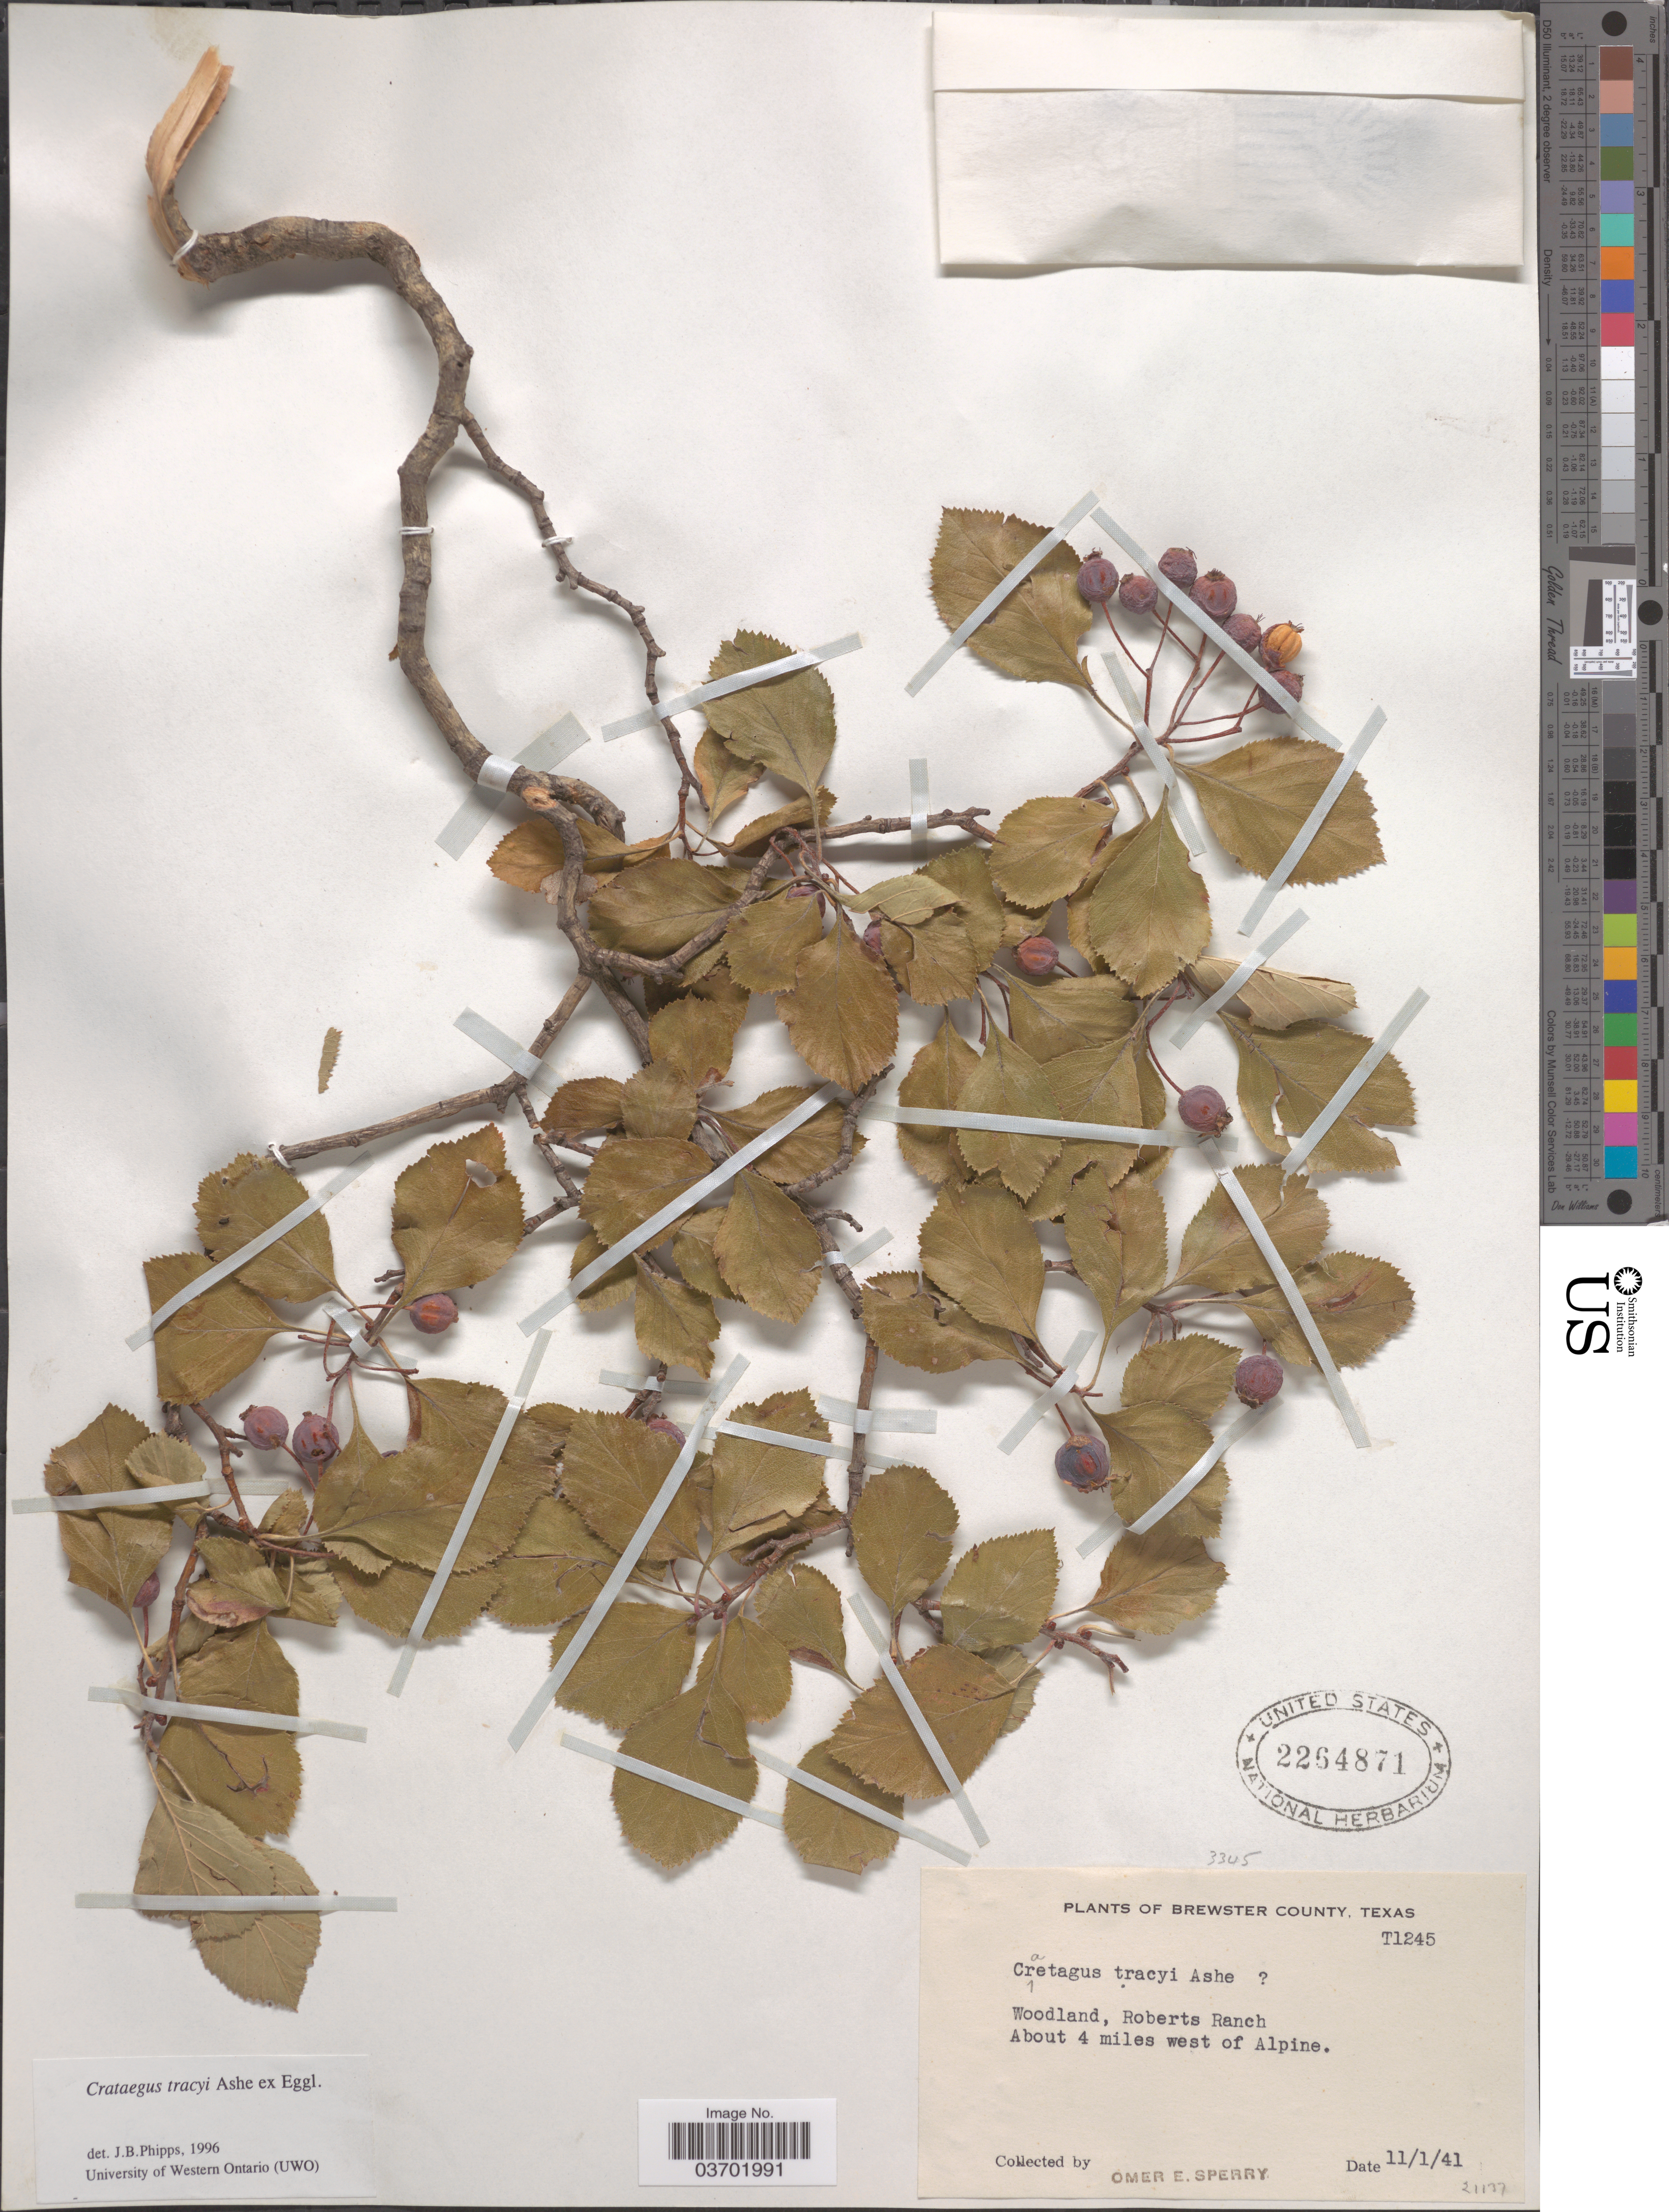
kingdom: Plantae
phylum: Tracheophyta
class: Magnoliopsida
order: Rosales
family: Rosaceae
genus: Crataegus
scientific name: Crataegus tracyi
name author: Ashe ex Eggl.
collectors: O. E. Sperry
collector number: T1245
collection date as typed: Transcribed d/m/y: 1/11/41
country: United States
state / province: Texas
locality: Brewster County. Woodland, Roberts Ranch. About 4 miles west of Alpine.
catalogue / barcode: US 2264871